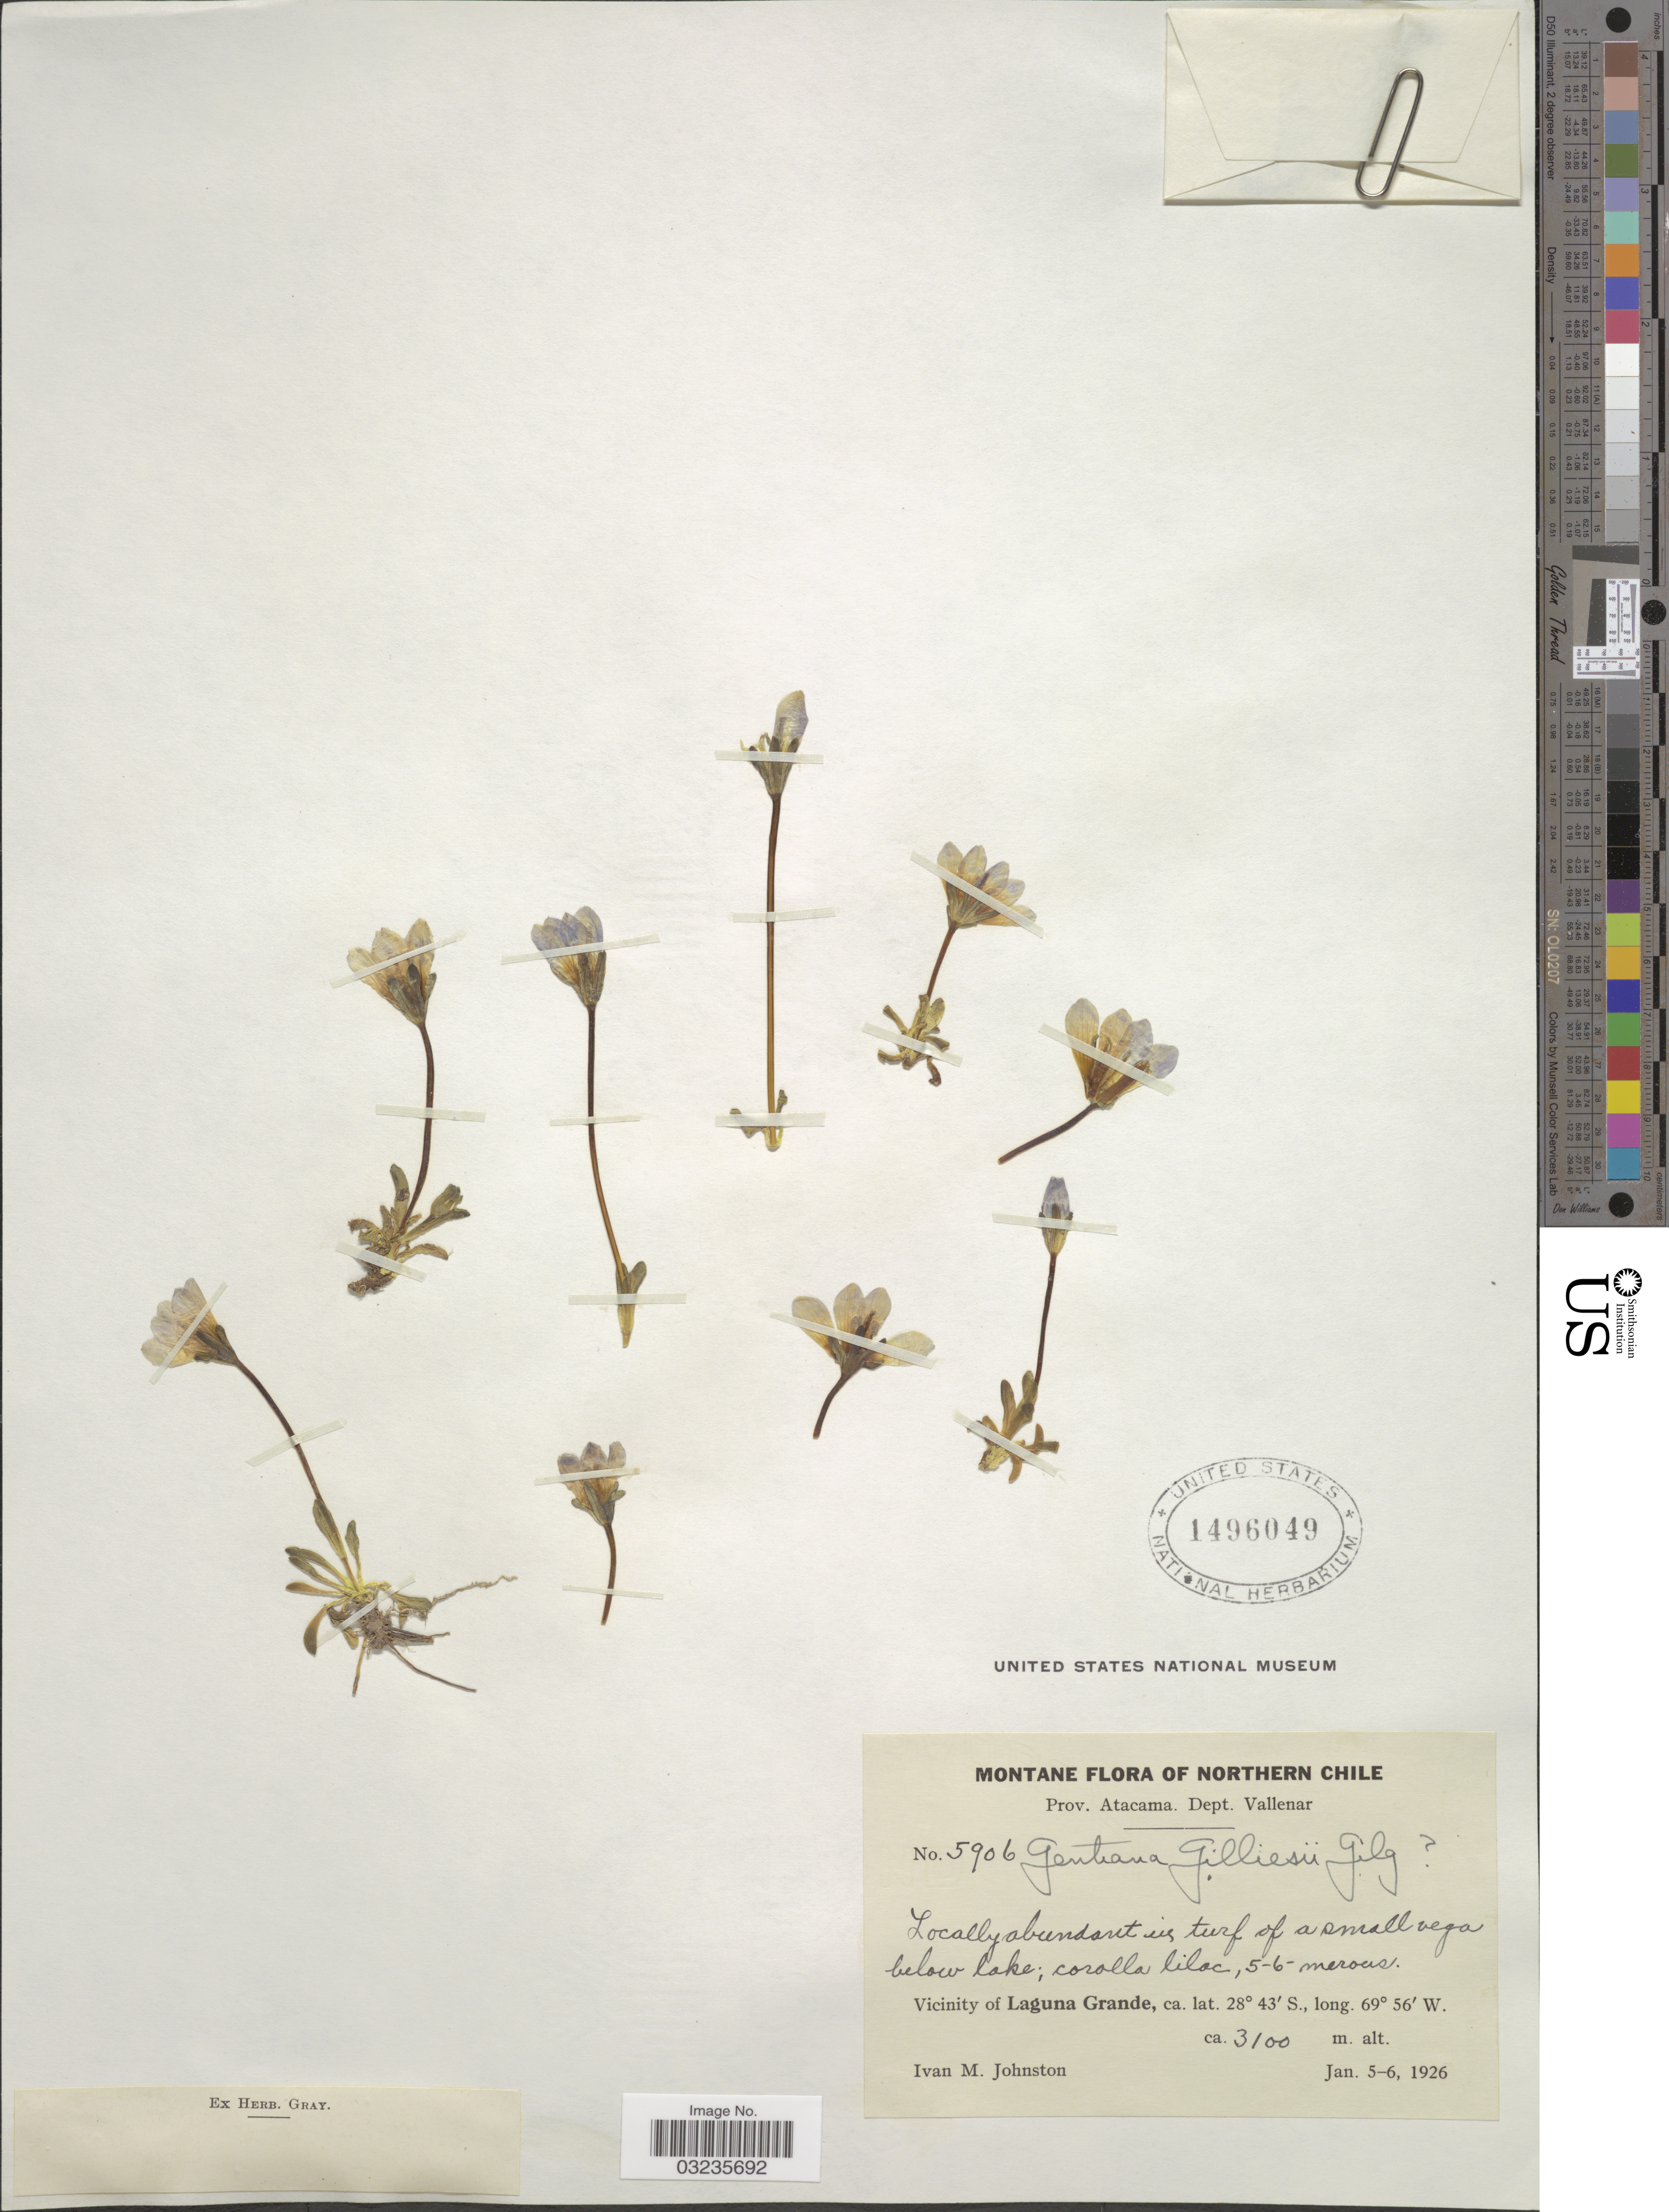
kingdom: Plantae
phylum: Tracheophyta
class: Magnoliopsida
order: Gentianales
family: Gentianaceae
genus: Gentiana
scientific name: Gentiana gilliesii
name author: Gilg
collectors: I.M. Johnston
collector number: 5906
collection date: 1926-01-05/1926-01-06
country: Chile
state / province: Atacama (III)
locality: Northern Chile. Prov. Atacama. Dept. Vallenar. Vicinity of Laguna Grande.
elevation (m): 3100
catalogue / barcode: US 1496049